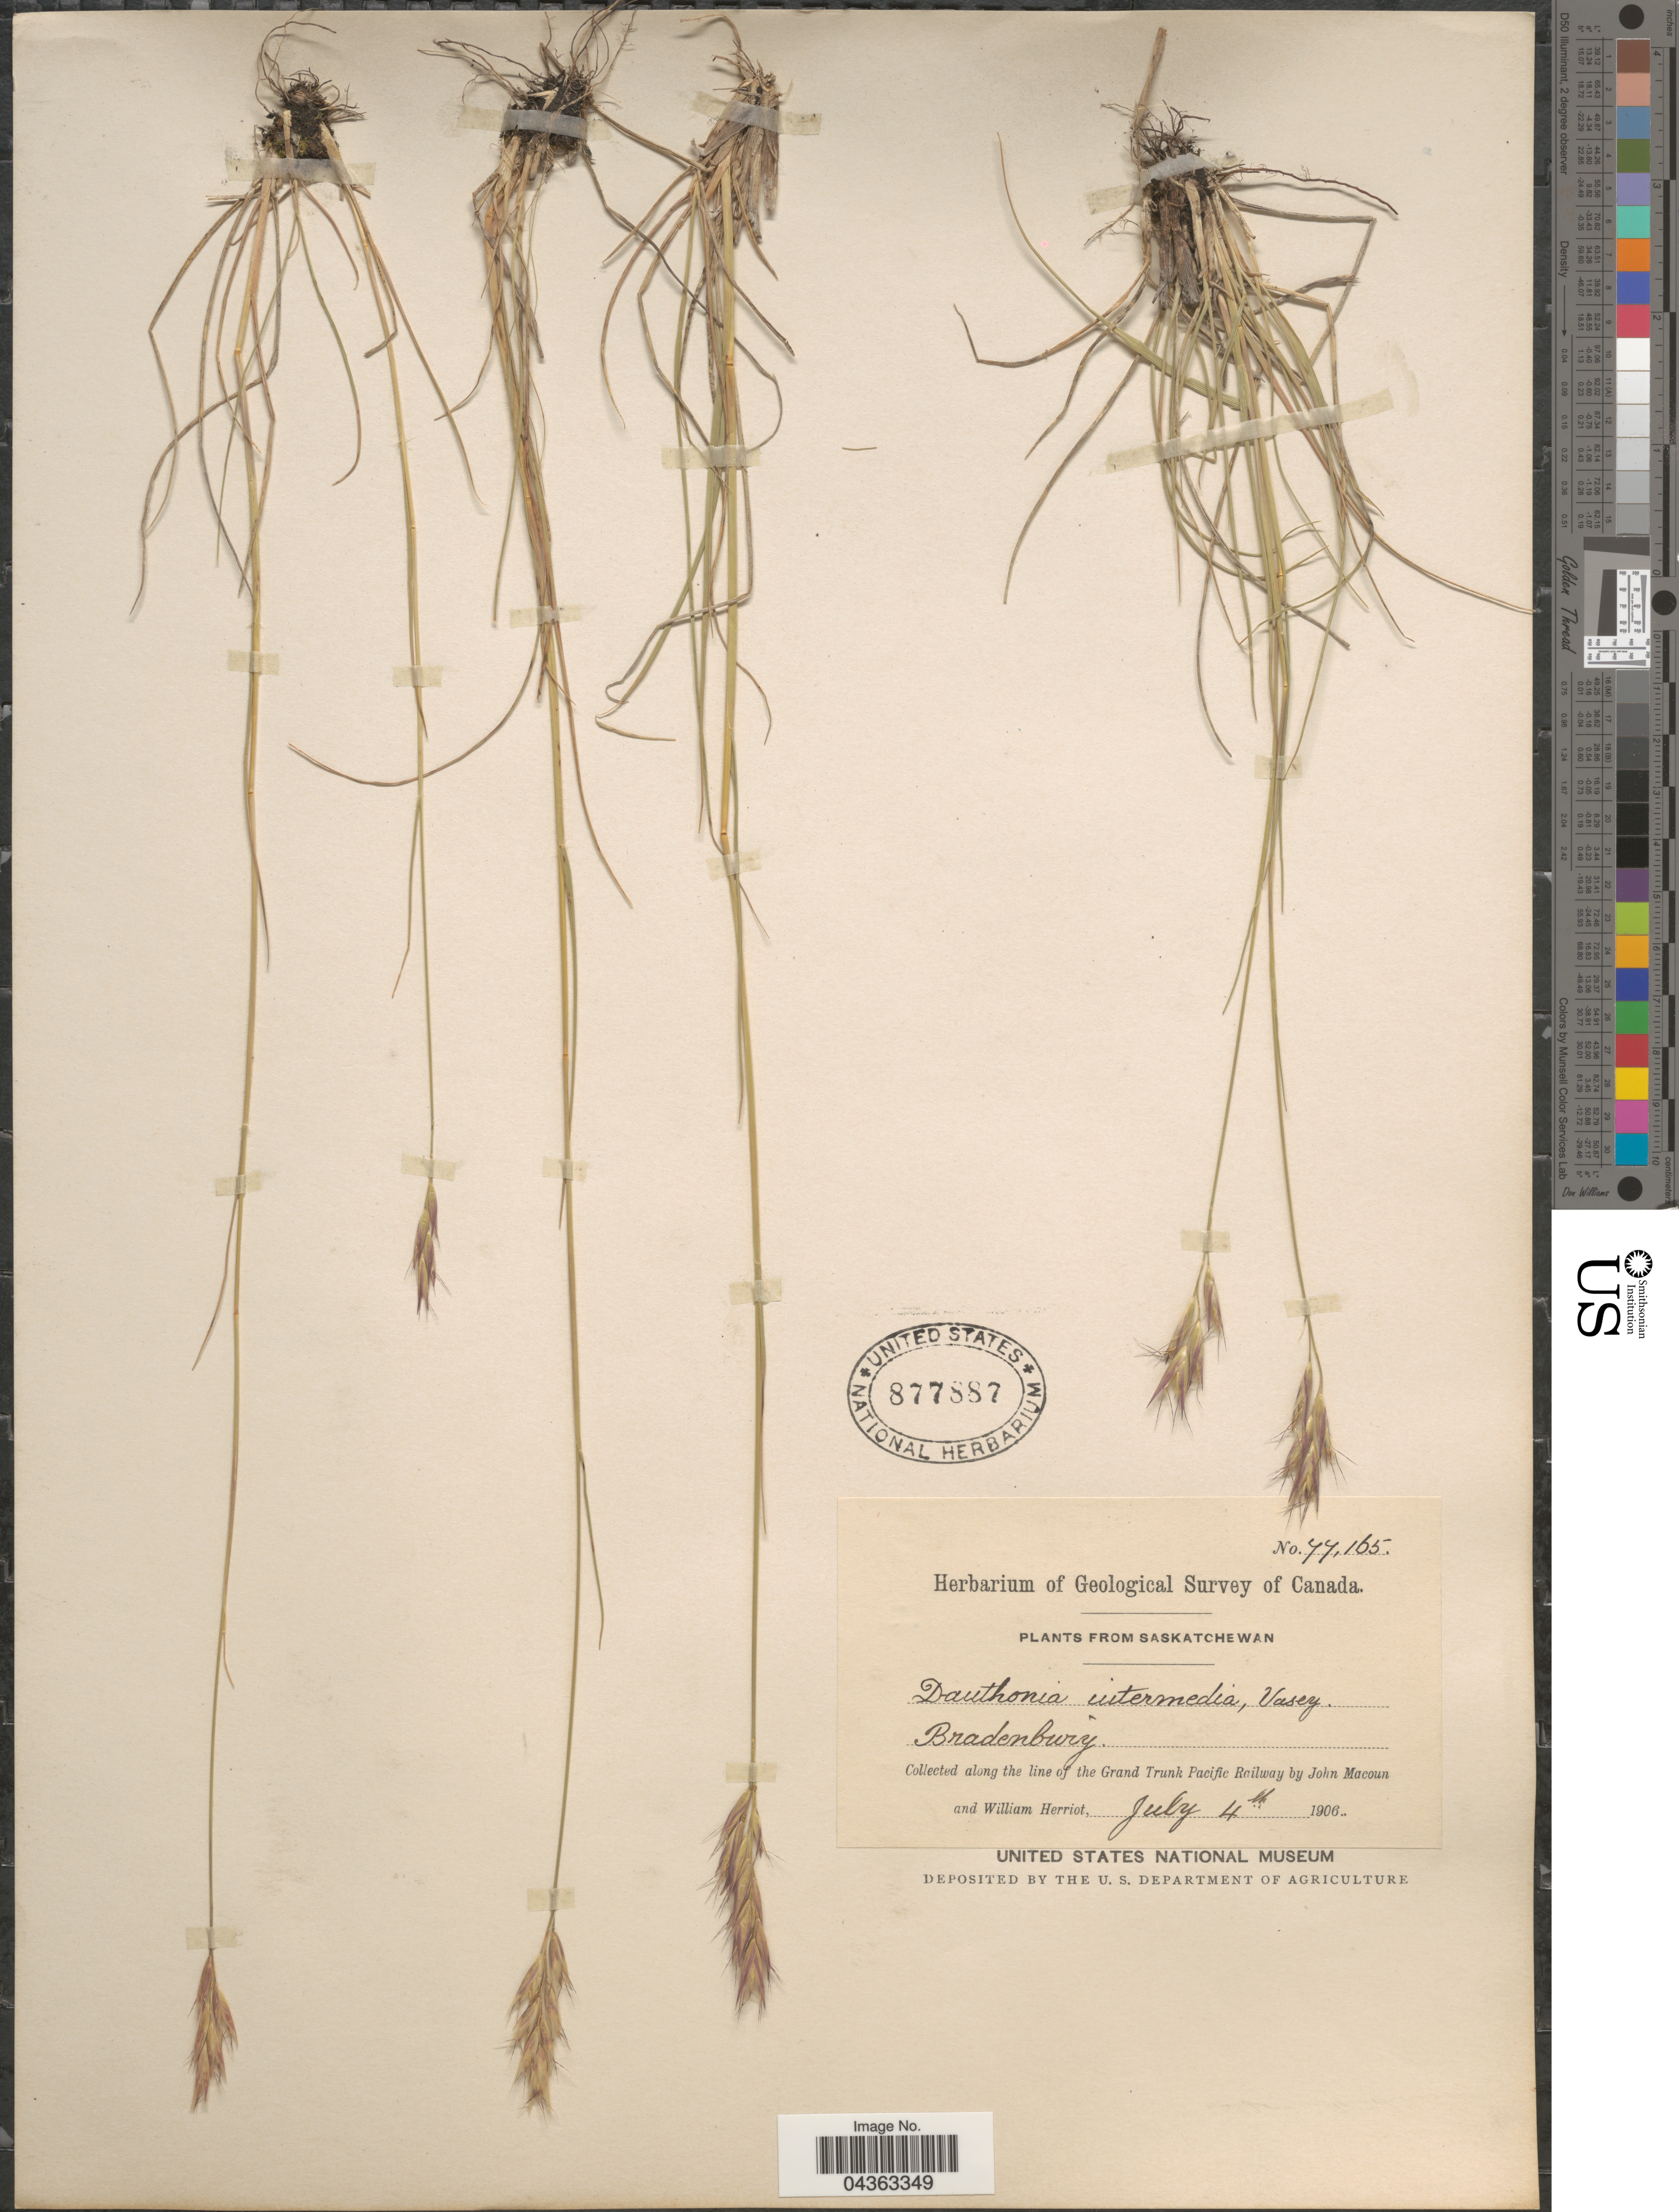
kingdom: Plantae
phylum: Tracheophyta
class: Liliopsida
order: Poales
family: Poaceae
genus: Danthonia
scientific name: Danthonia intermedia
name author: Vasey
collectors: J. Macoun & W. Herriot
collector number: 77165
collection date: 1906-07-04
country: Canada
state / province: Saskatchewan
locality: Geological Survey of Canada. Bradenburg. Along the line of the Grand Trunk Pacific Railway.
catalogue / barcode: US 877887